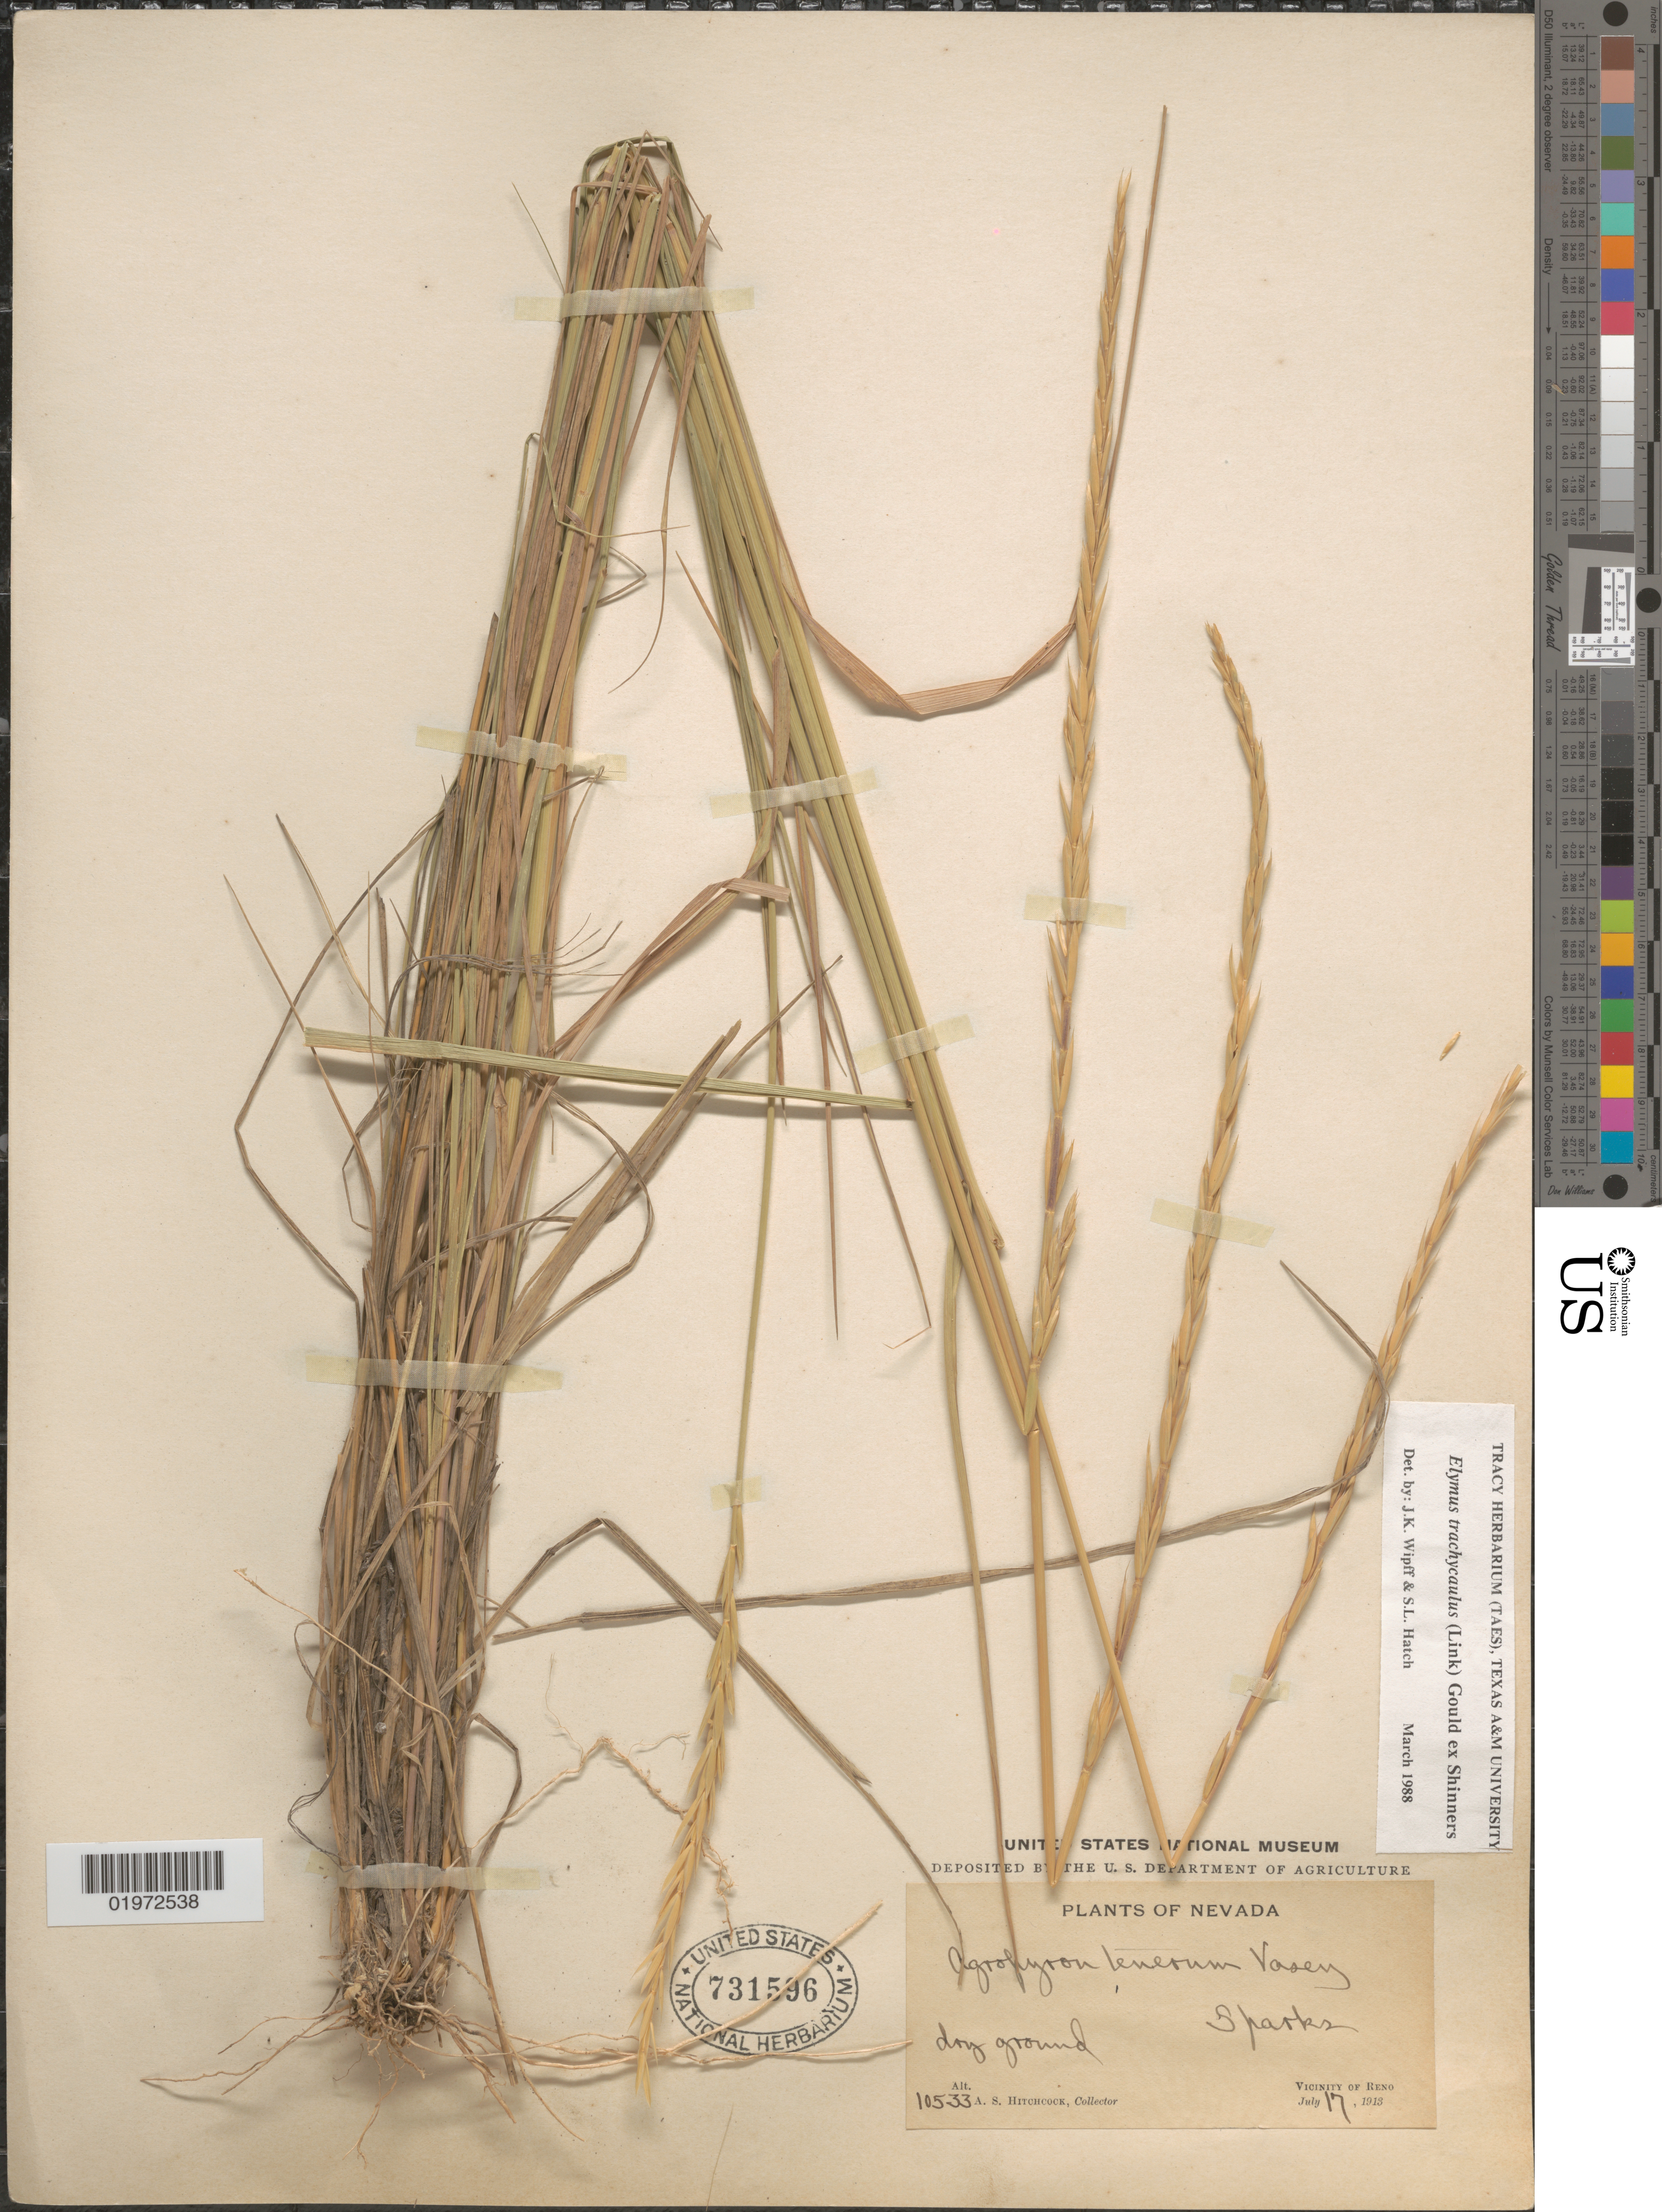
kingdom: Plantae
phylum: Tracheophyta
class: Liliopsida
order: Poales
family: Poaceae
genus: Elymus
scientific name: Elymus trachycaulus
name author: (Link) Gould ex Shinners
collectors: A. S. Hitchcock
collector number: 10533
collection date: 1913-07-17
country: United States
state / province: Nevada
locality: Sparks. Dry ground. Vicinity of Reno.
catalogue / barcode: US 731596